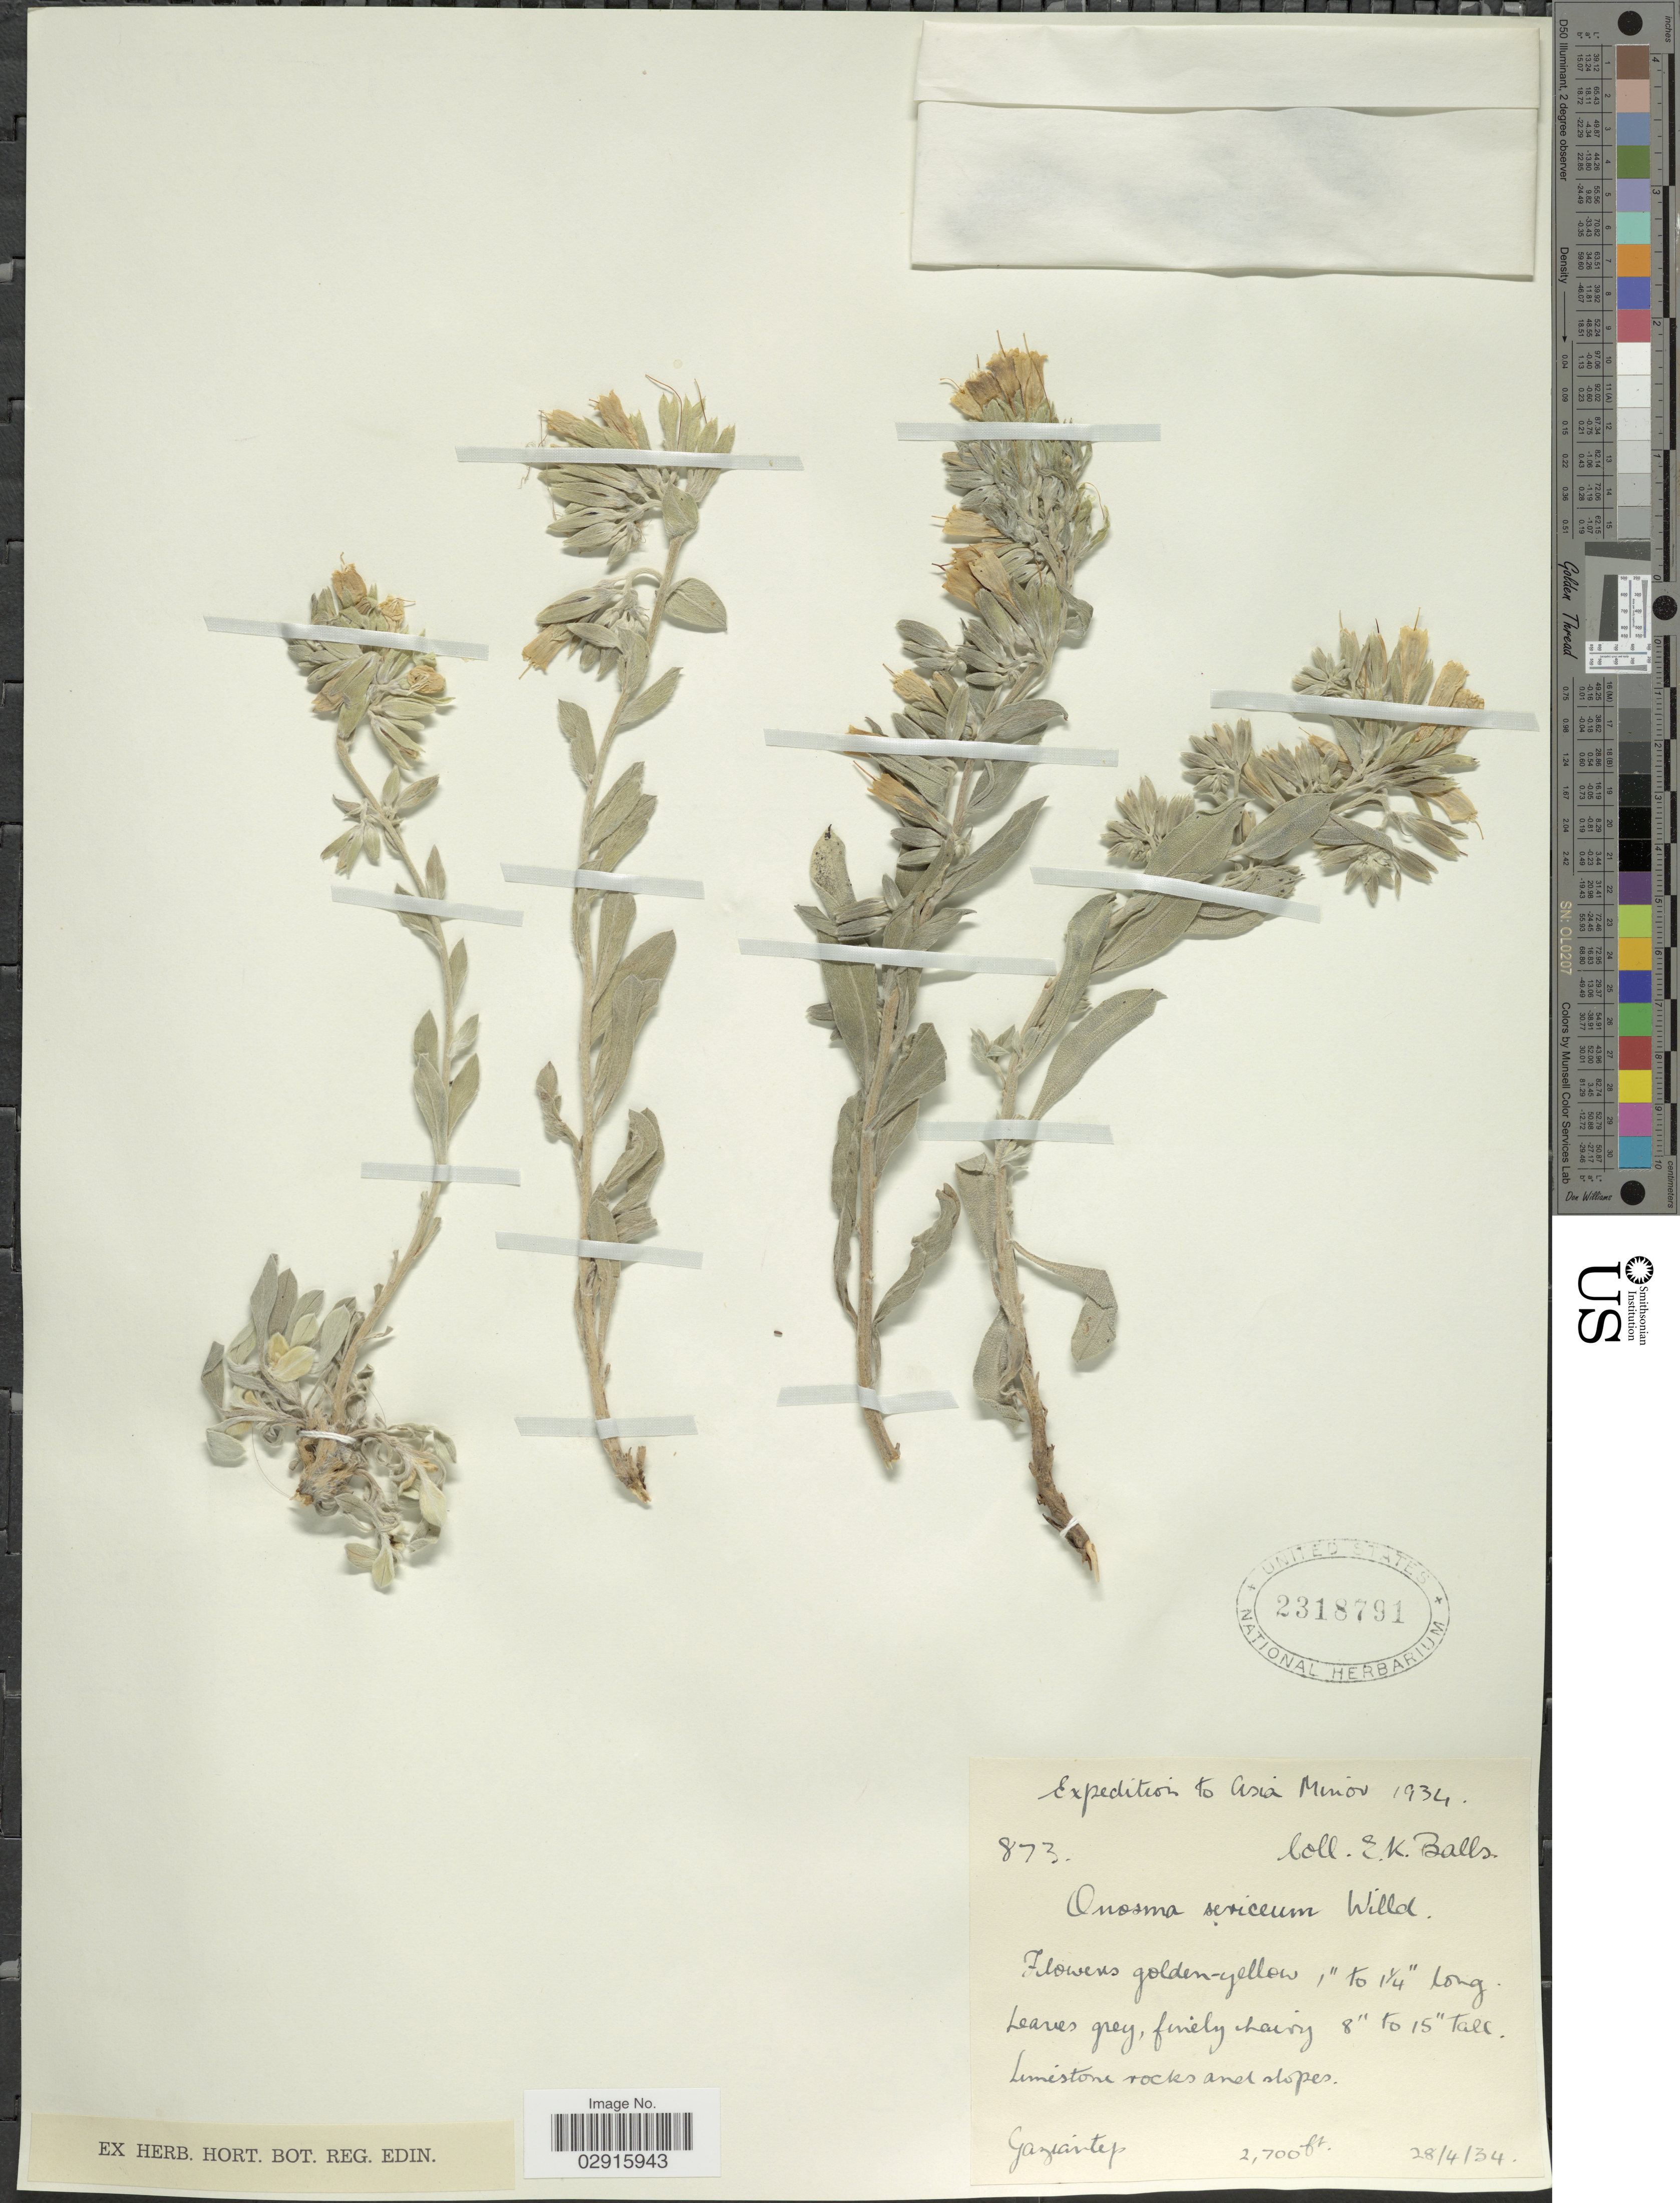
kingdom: Plantae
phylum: Tracheophyta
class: Magnoliopsida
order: Boraginales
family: Boraginaceae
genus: Onosma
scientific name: Onosma sericea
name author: Willd.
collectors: E. K. Balls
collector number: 873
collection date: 1934-04-28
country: Turkey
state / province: Gaziantep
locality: Asia Minor.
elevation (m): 823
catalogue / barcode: US 2318791